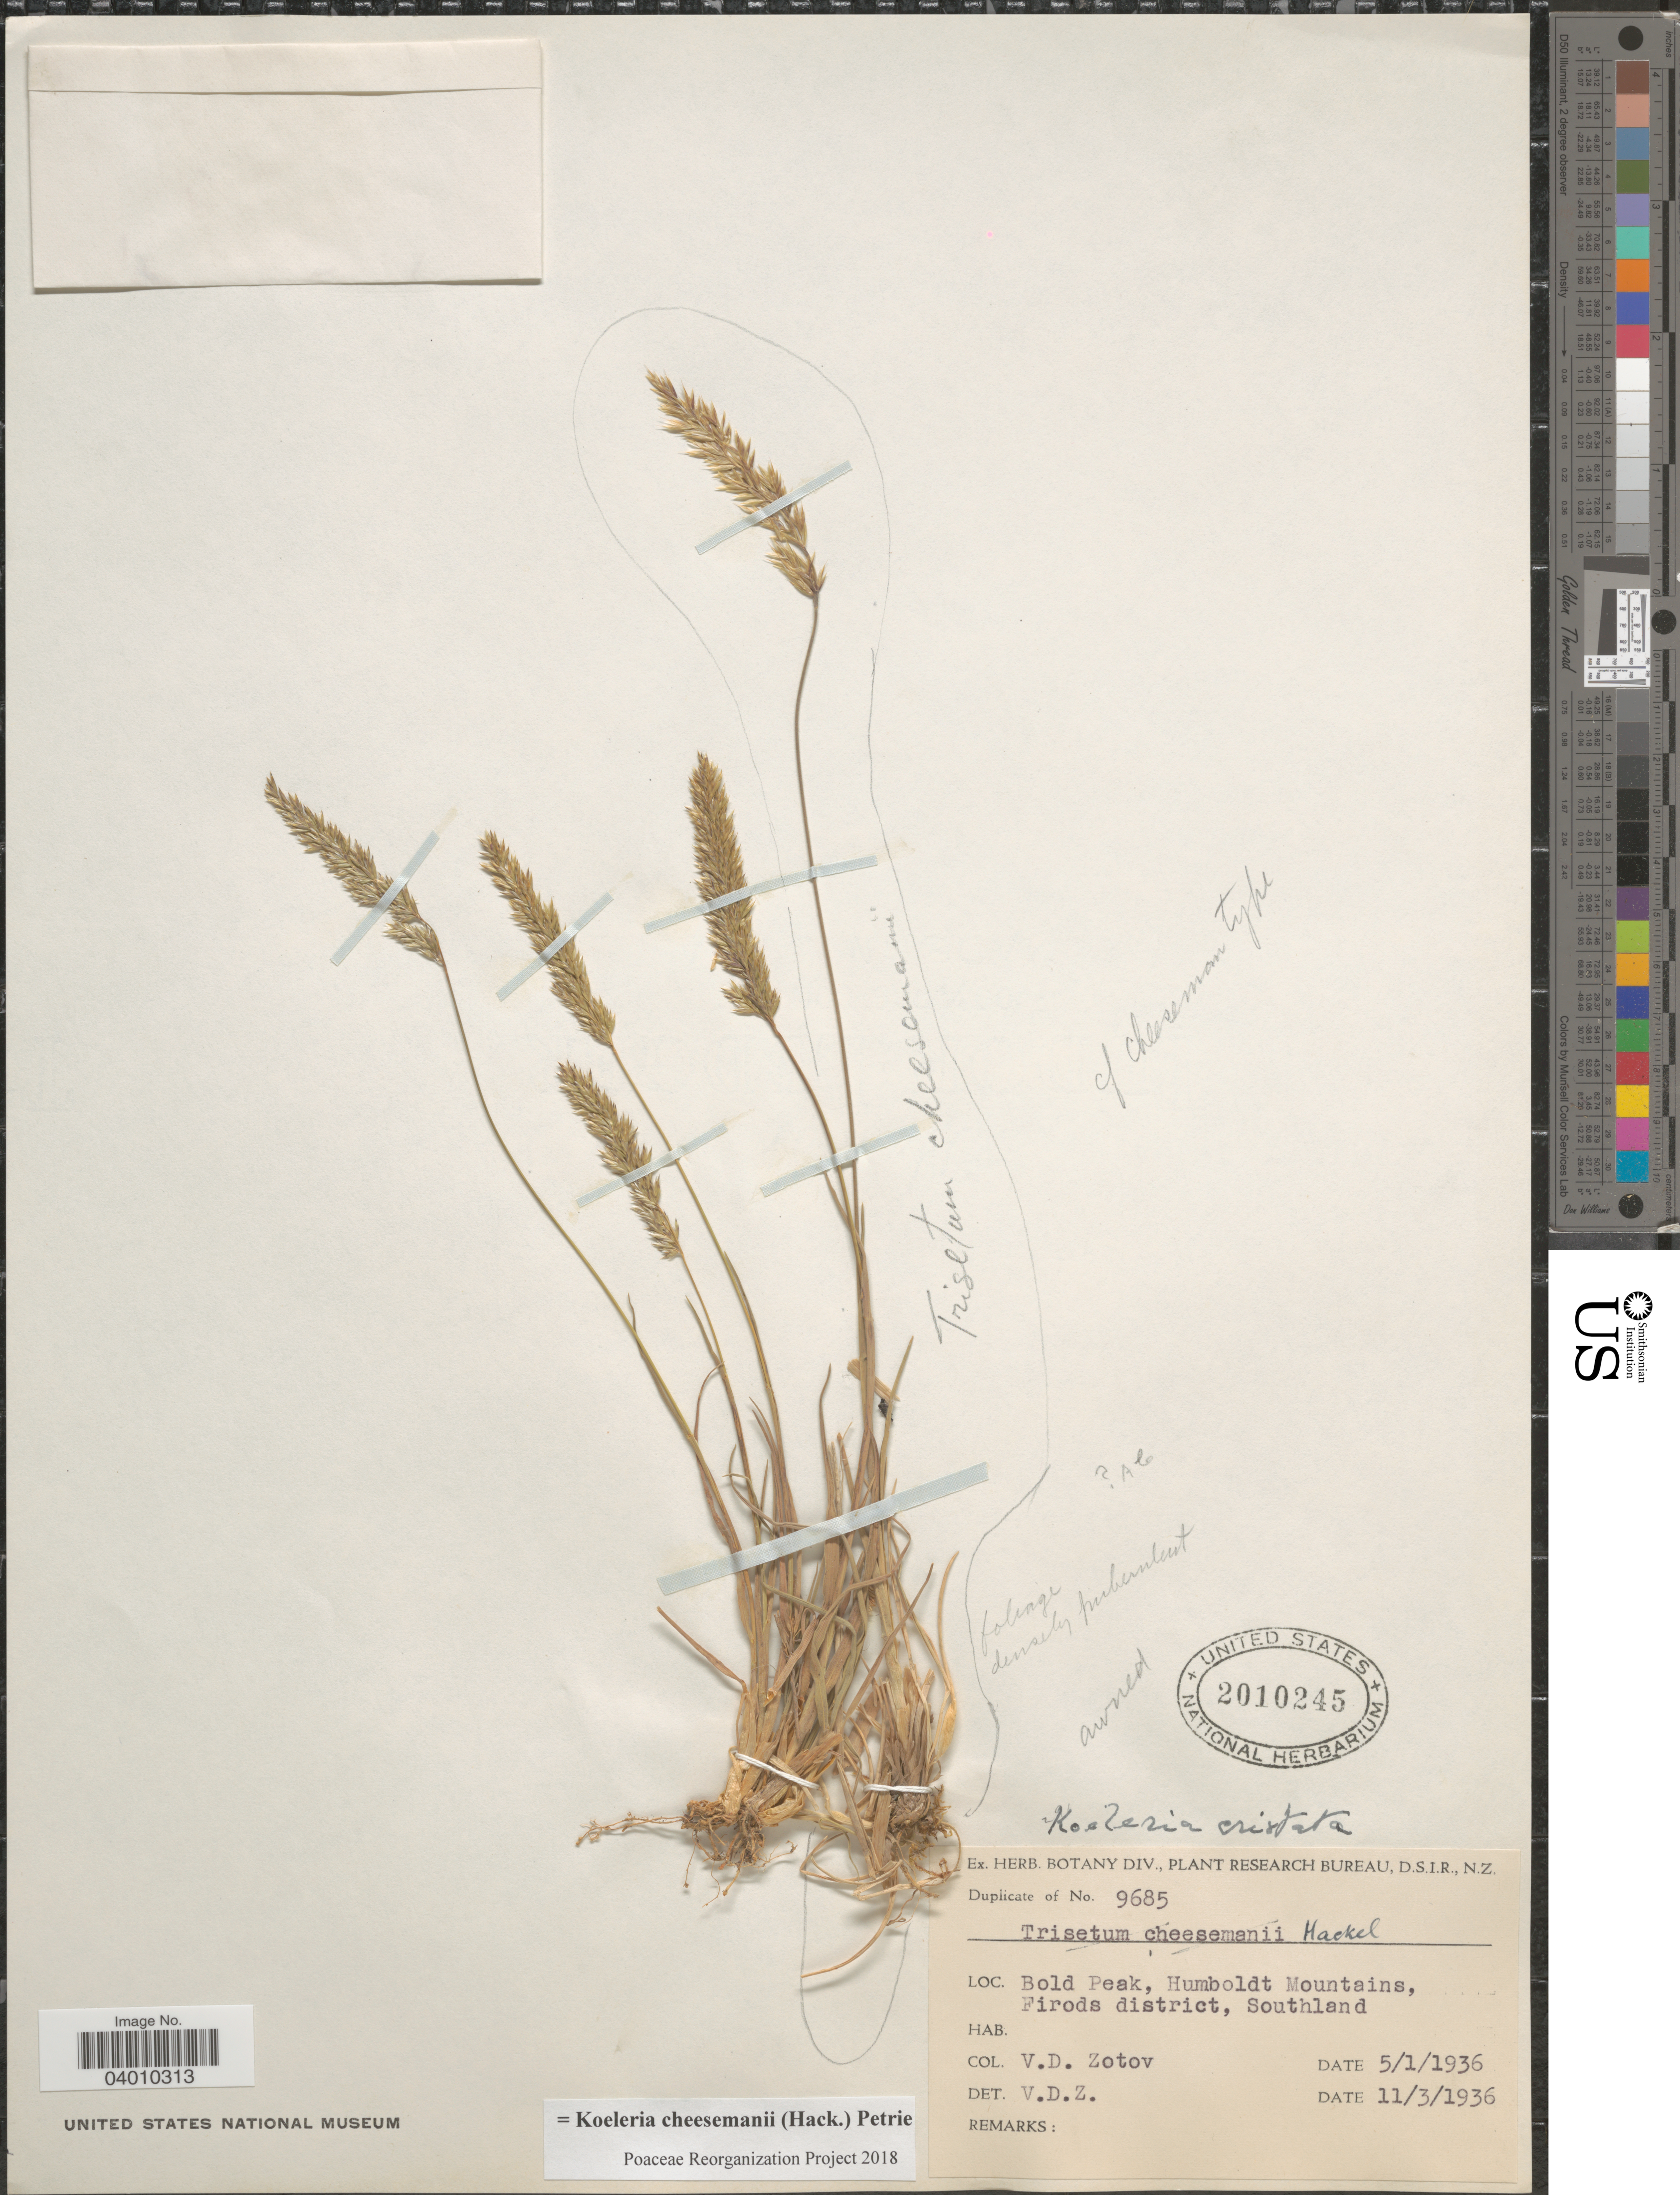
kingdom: Plantae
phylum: Tracheophyta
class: Liliopsida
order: Poales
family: Poaceae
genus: Koeleria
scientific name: Koeleria cheesemanii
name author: (Hack.) Petrie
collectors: V. Zotov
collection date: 1936-01-05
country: New Zealand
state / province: Southland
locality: Bold Peak, Humboldt Mountains, Firods district.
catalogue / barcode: US 2010245